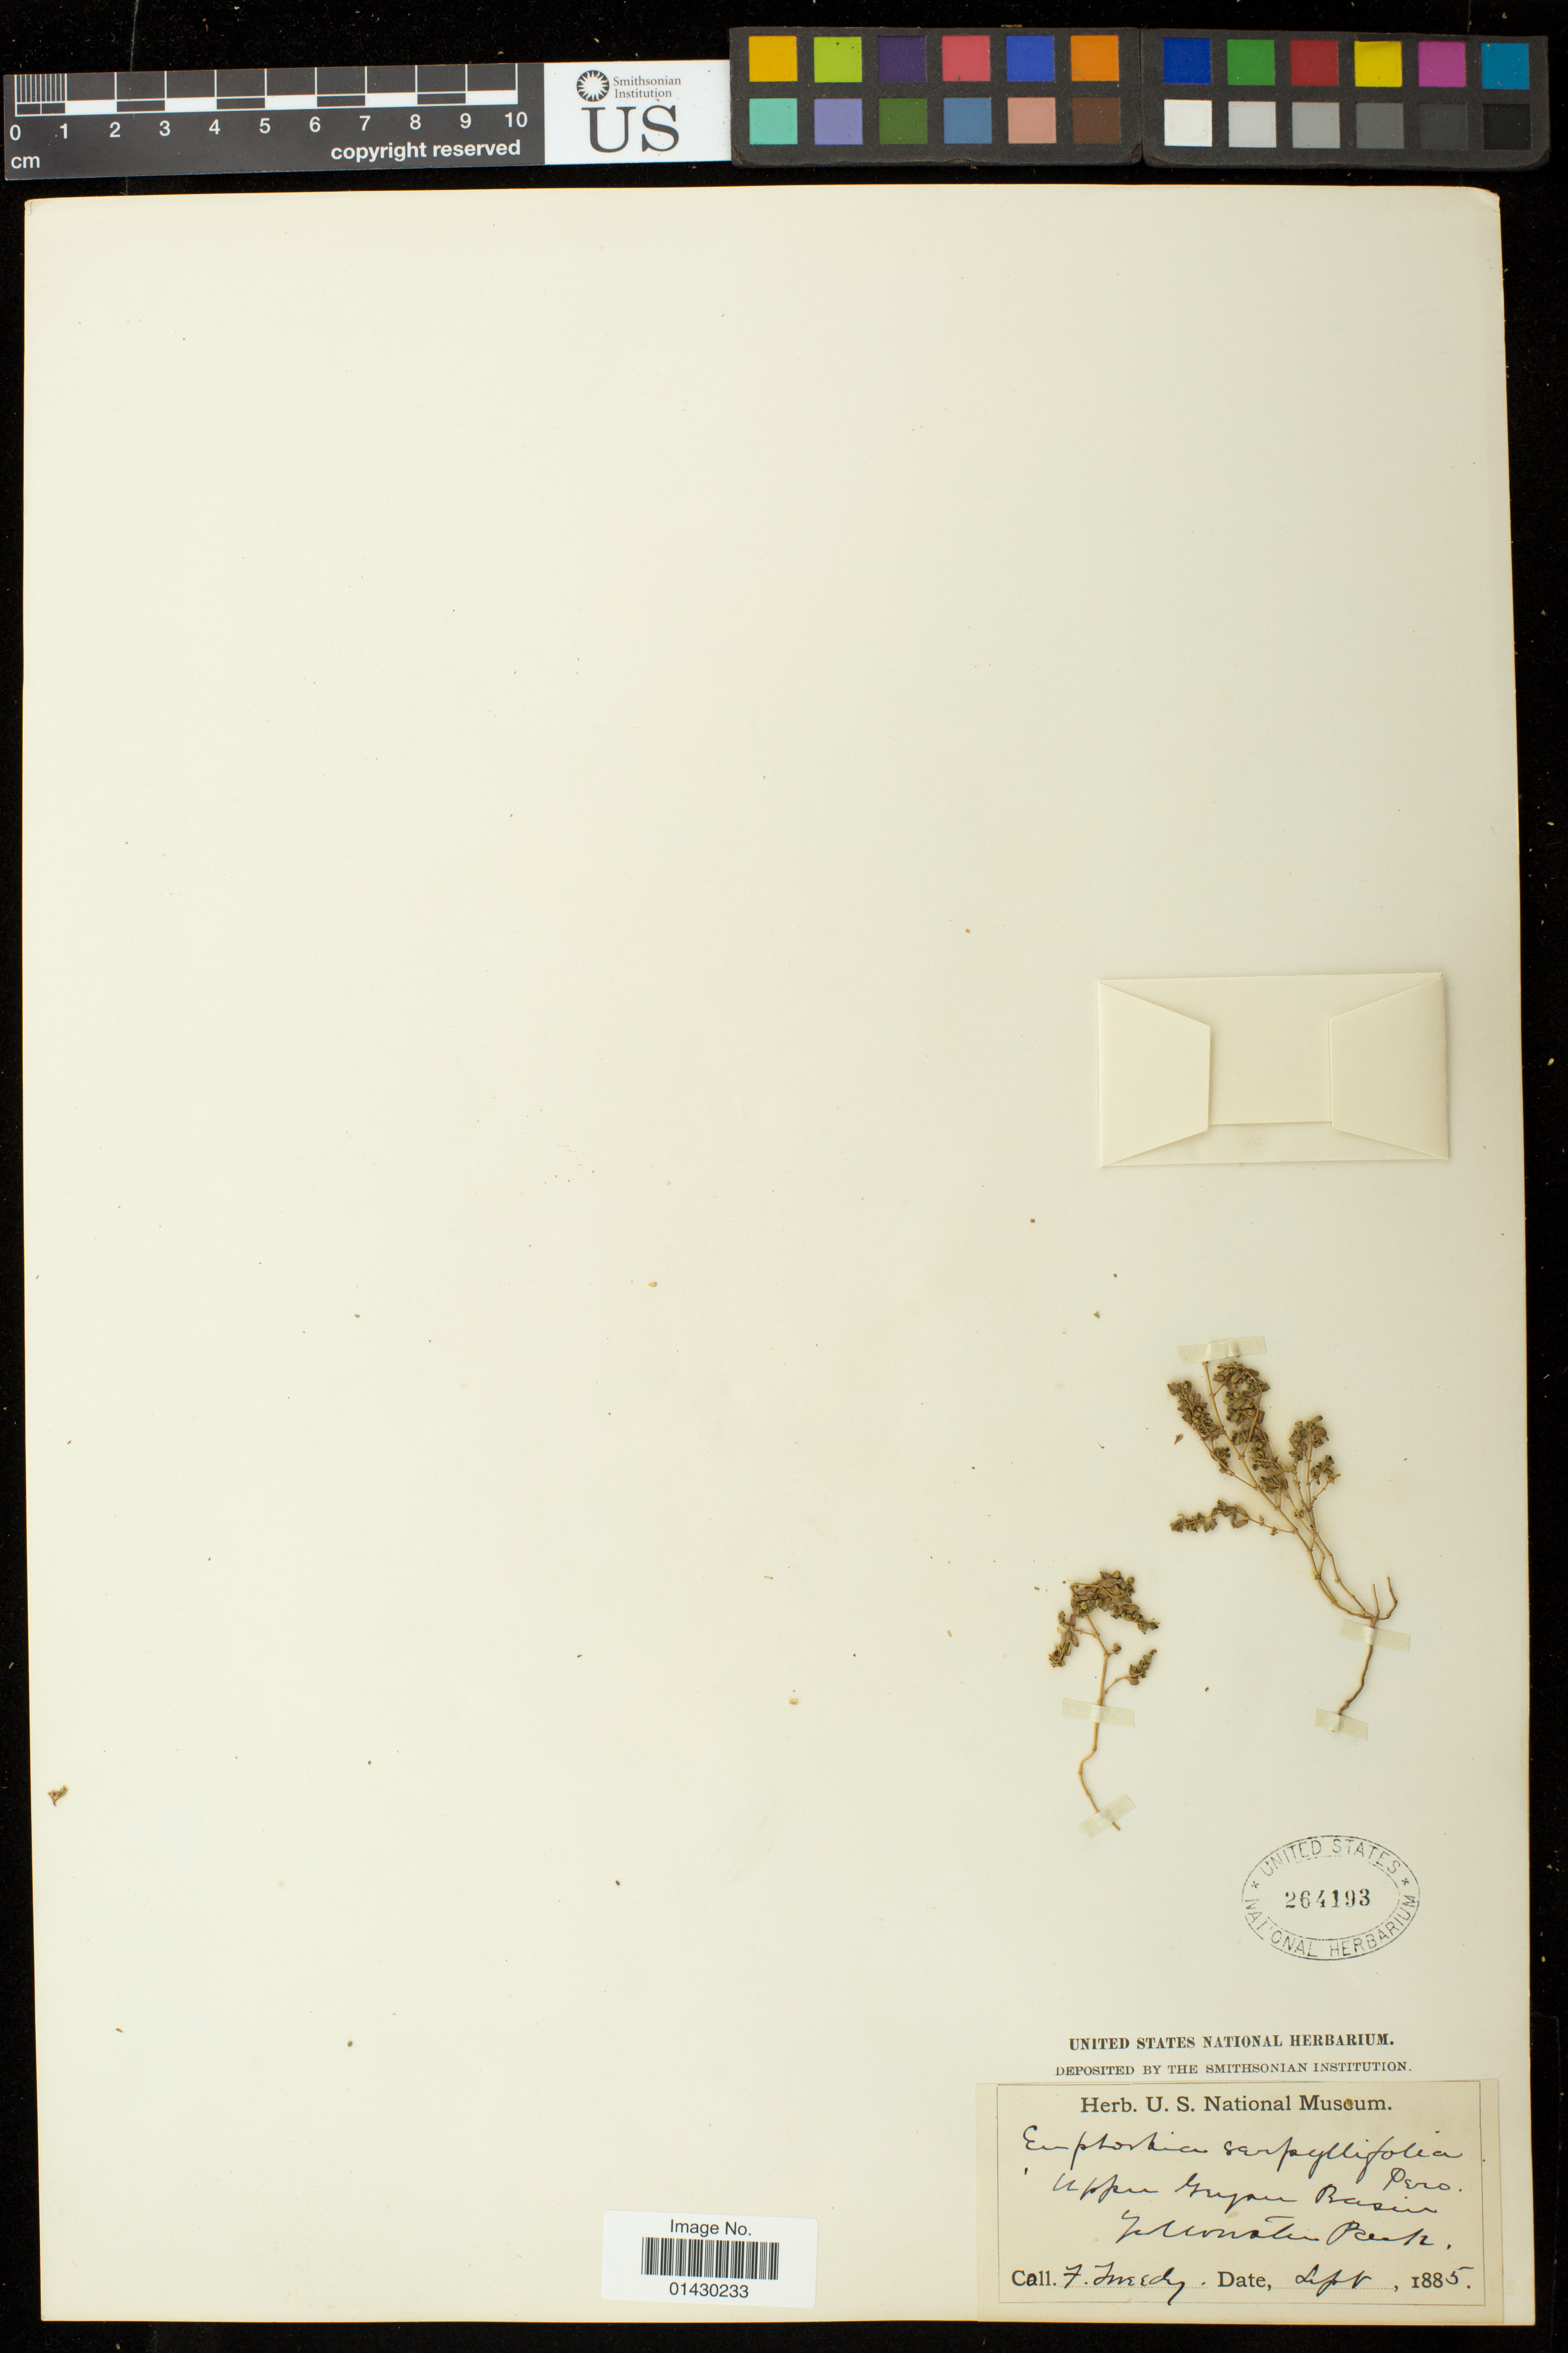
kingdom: Plantae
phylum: Tracheophyta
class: Magnoliopsida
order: Malpighiales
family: Euphorbiaceae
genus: Euphorbia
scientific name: Euphorbia serpillifolia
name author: Pers.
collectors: F. Tweedy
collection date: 1885-09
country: United States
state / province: Wyoming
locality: Upper Geyser Basin; Yellowstone Park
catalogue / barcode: US 264193